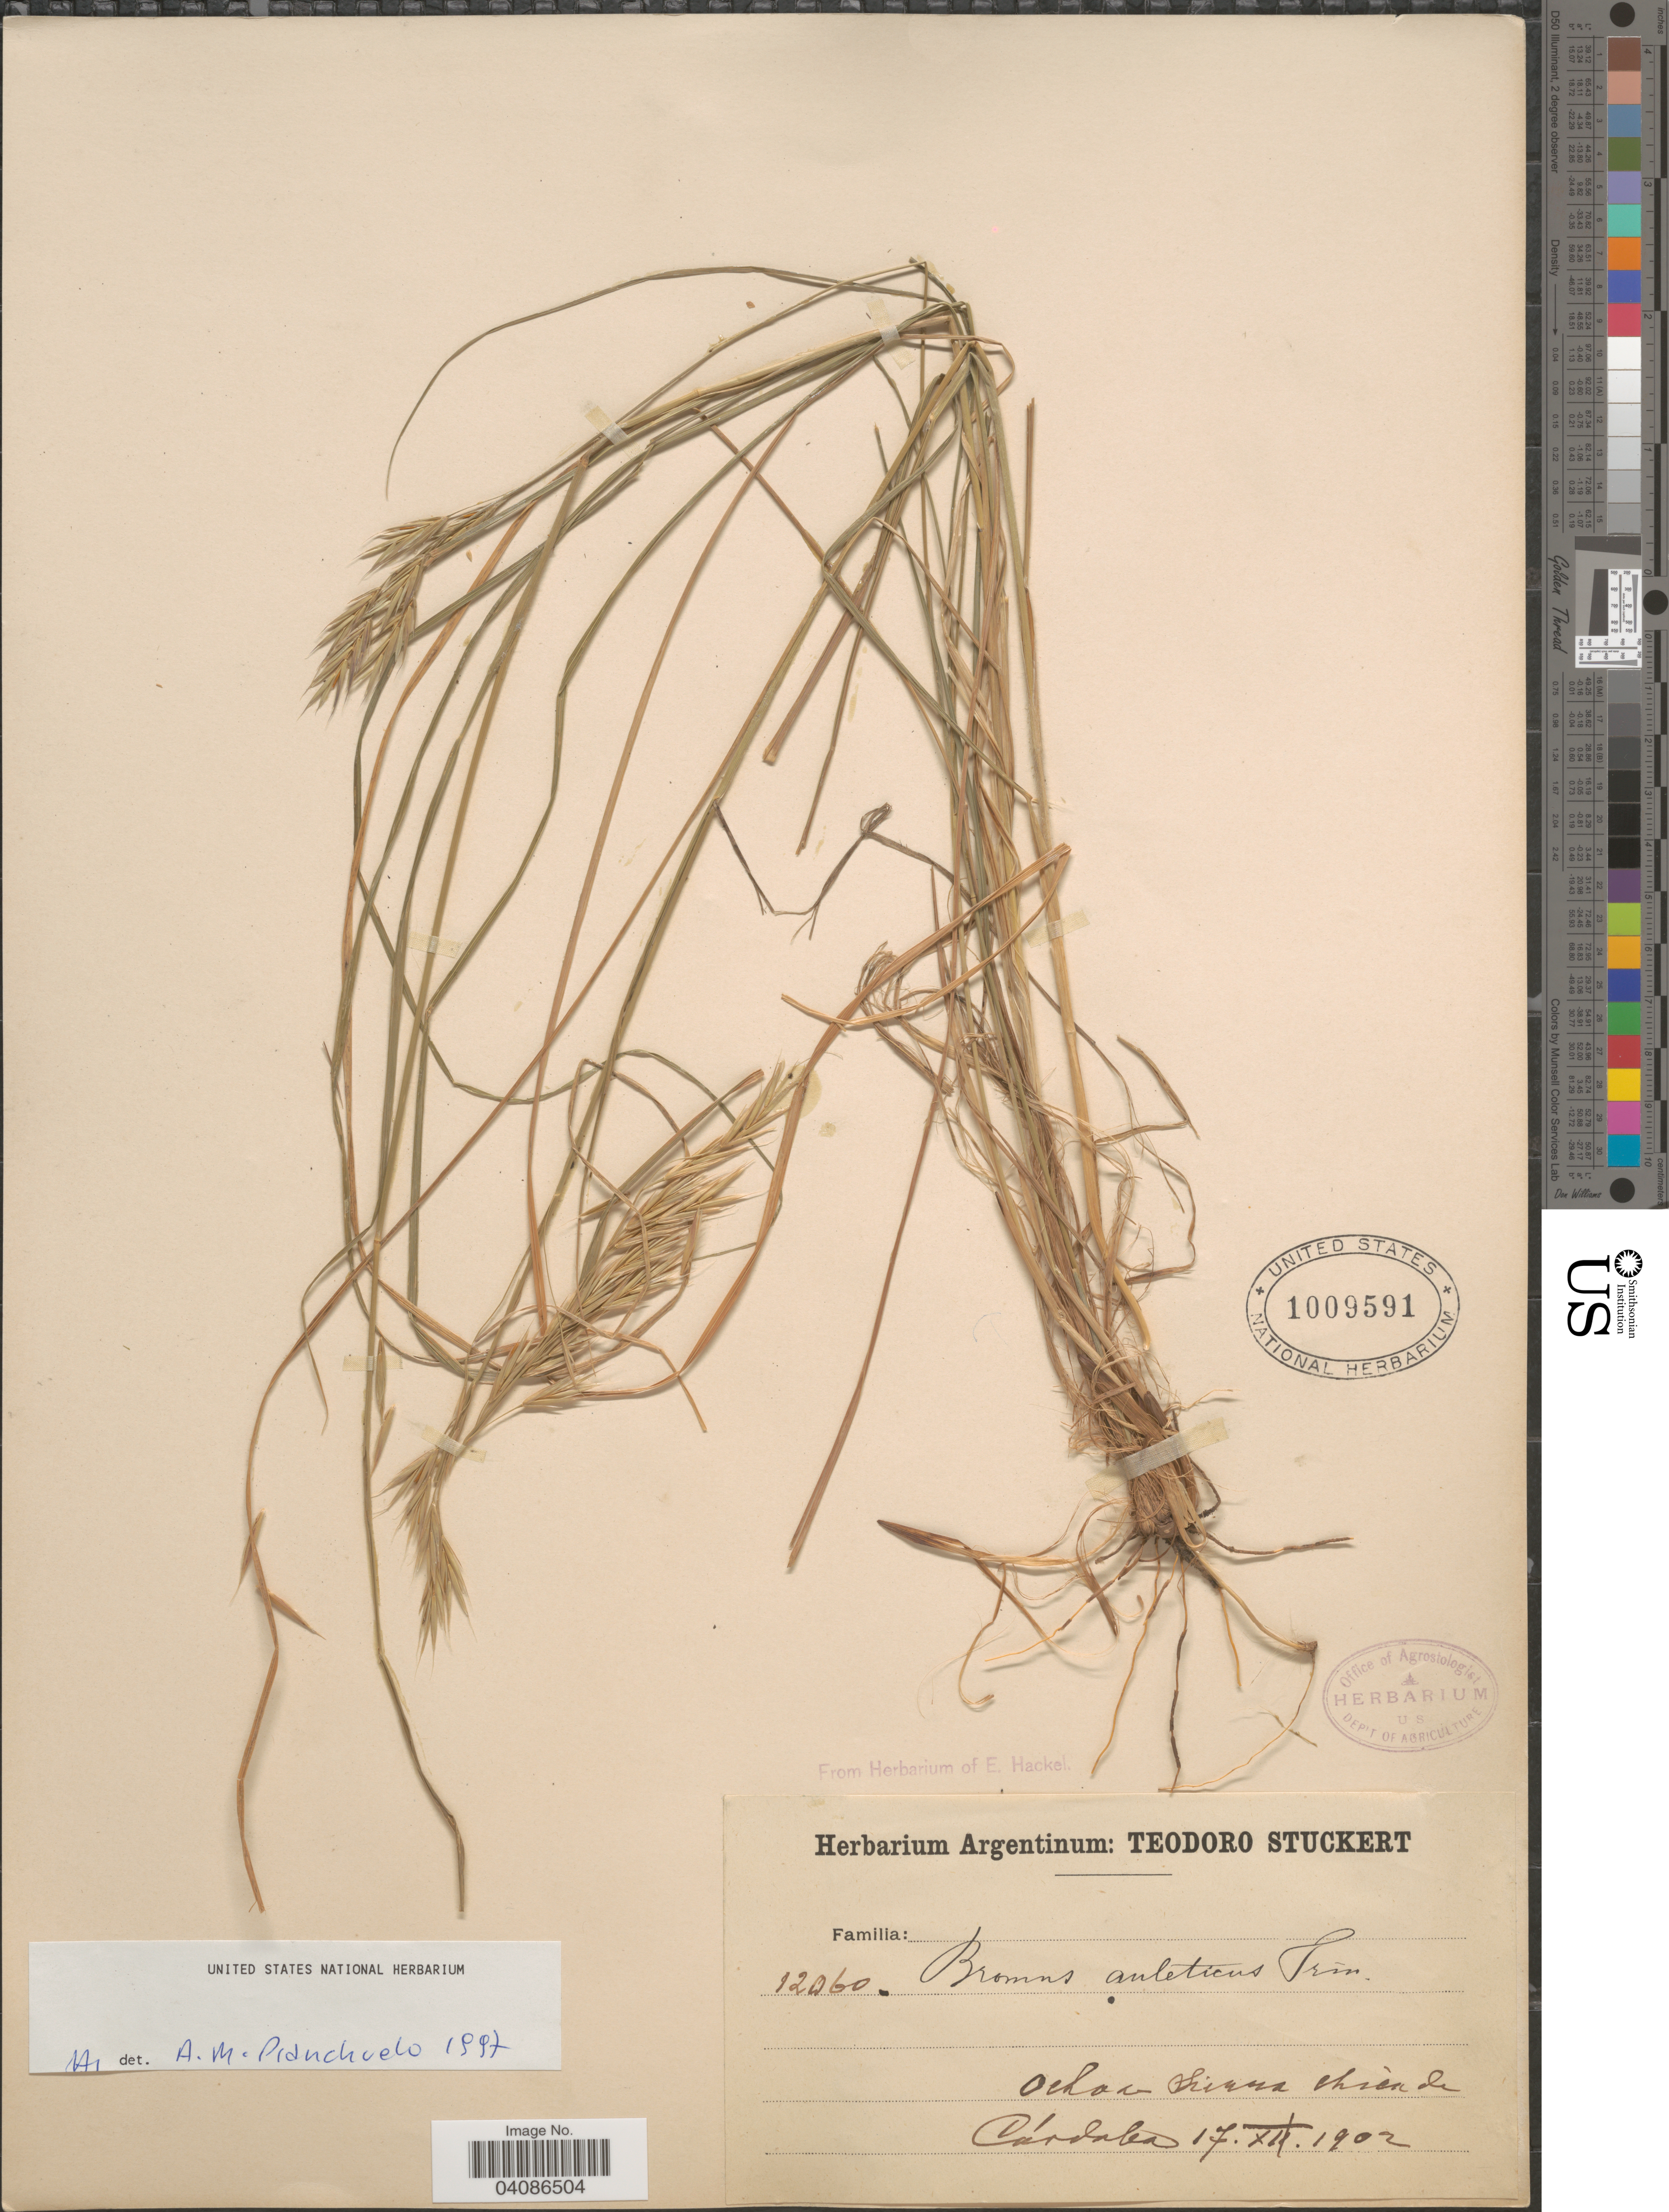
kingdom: Plantae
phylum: Tracheophyta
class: Liliopsida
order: Poales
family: Poaceae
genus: Bromus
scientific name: Bromus auleticus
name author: Trin. ex Nees in Mart.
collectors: T. Stuckert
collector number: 12060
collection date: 1902-12-17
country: Argentina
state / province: Cordoba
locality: Ochac Sierra chien de Córdoba. [interpreted]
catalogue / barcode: US 1009591